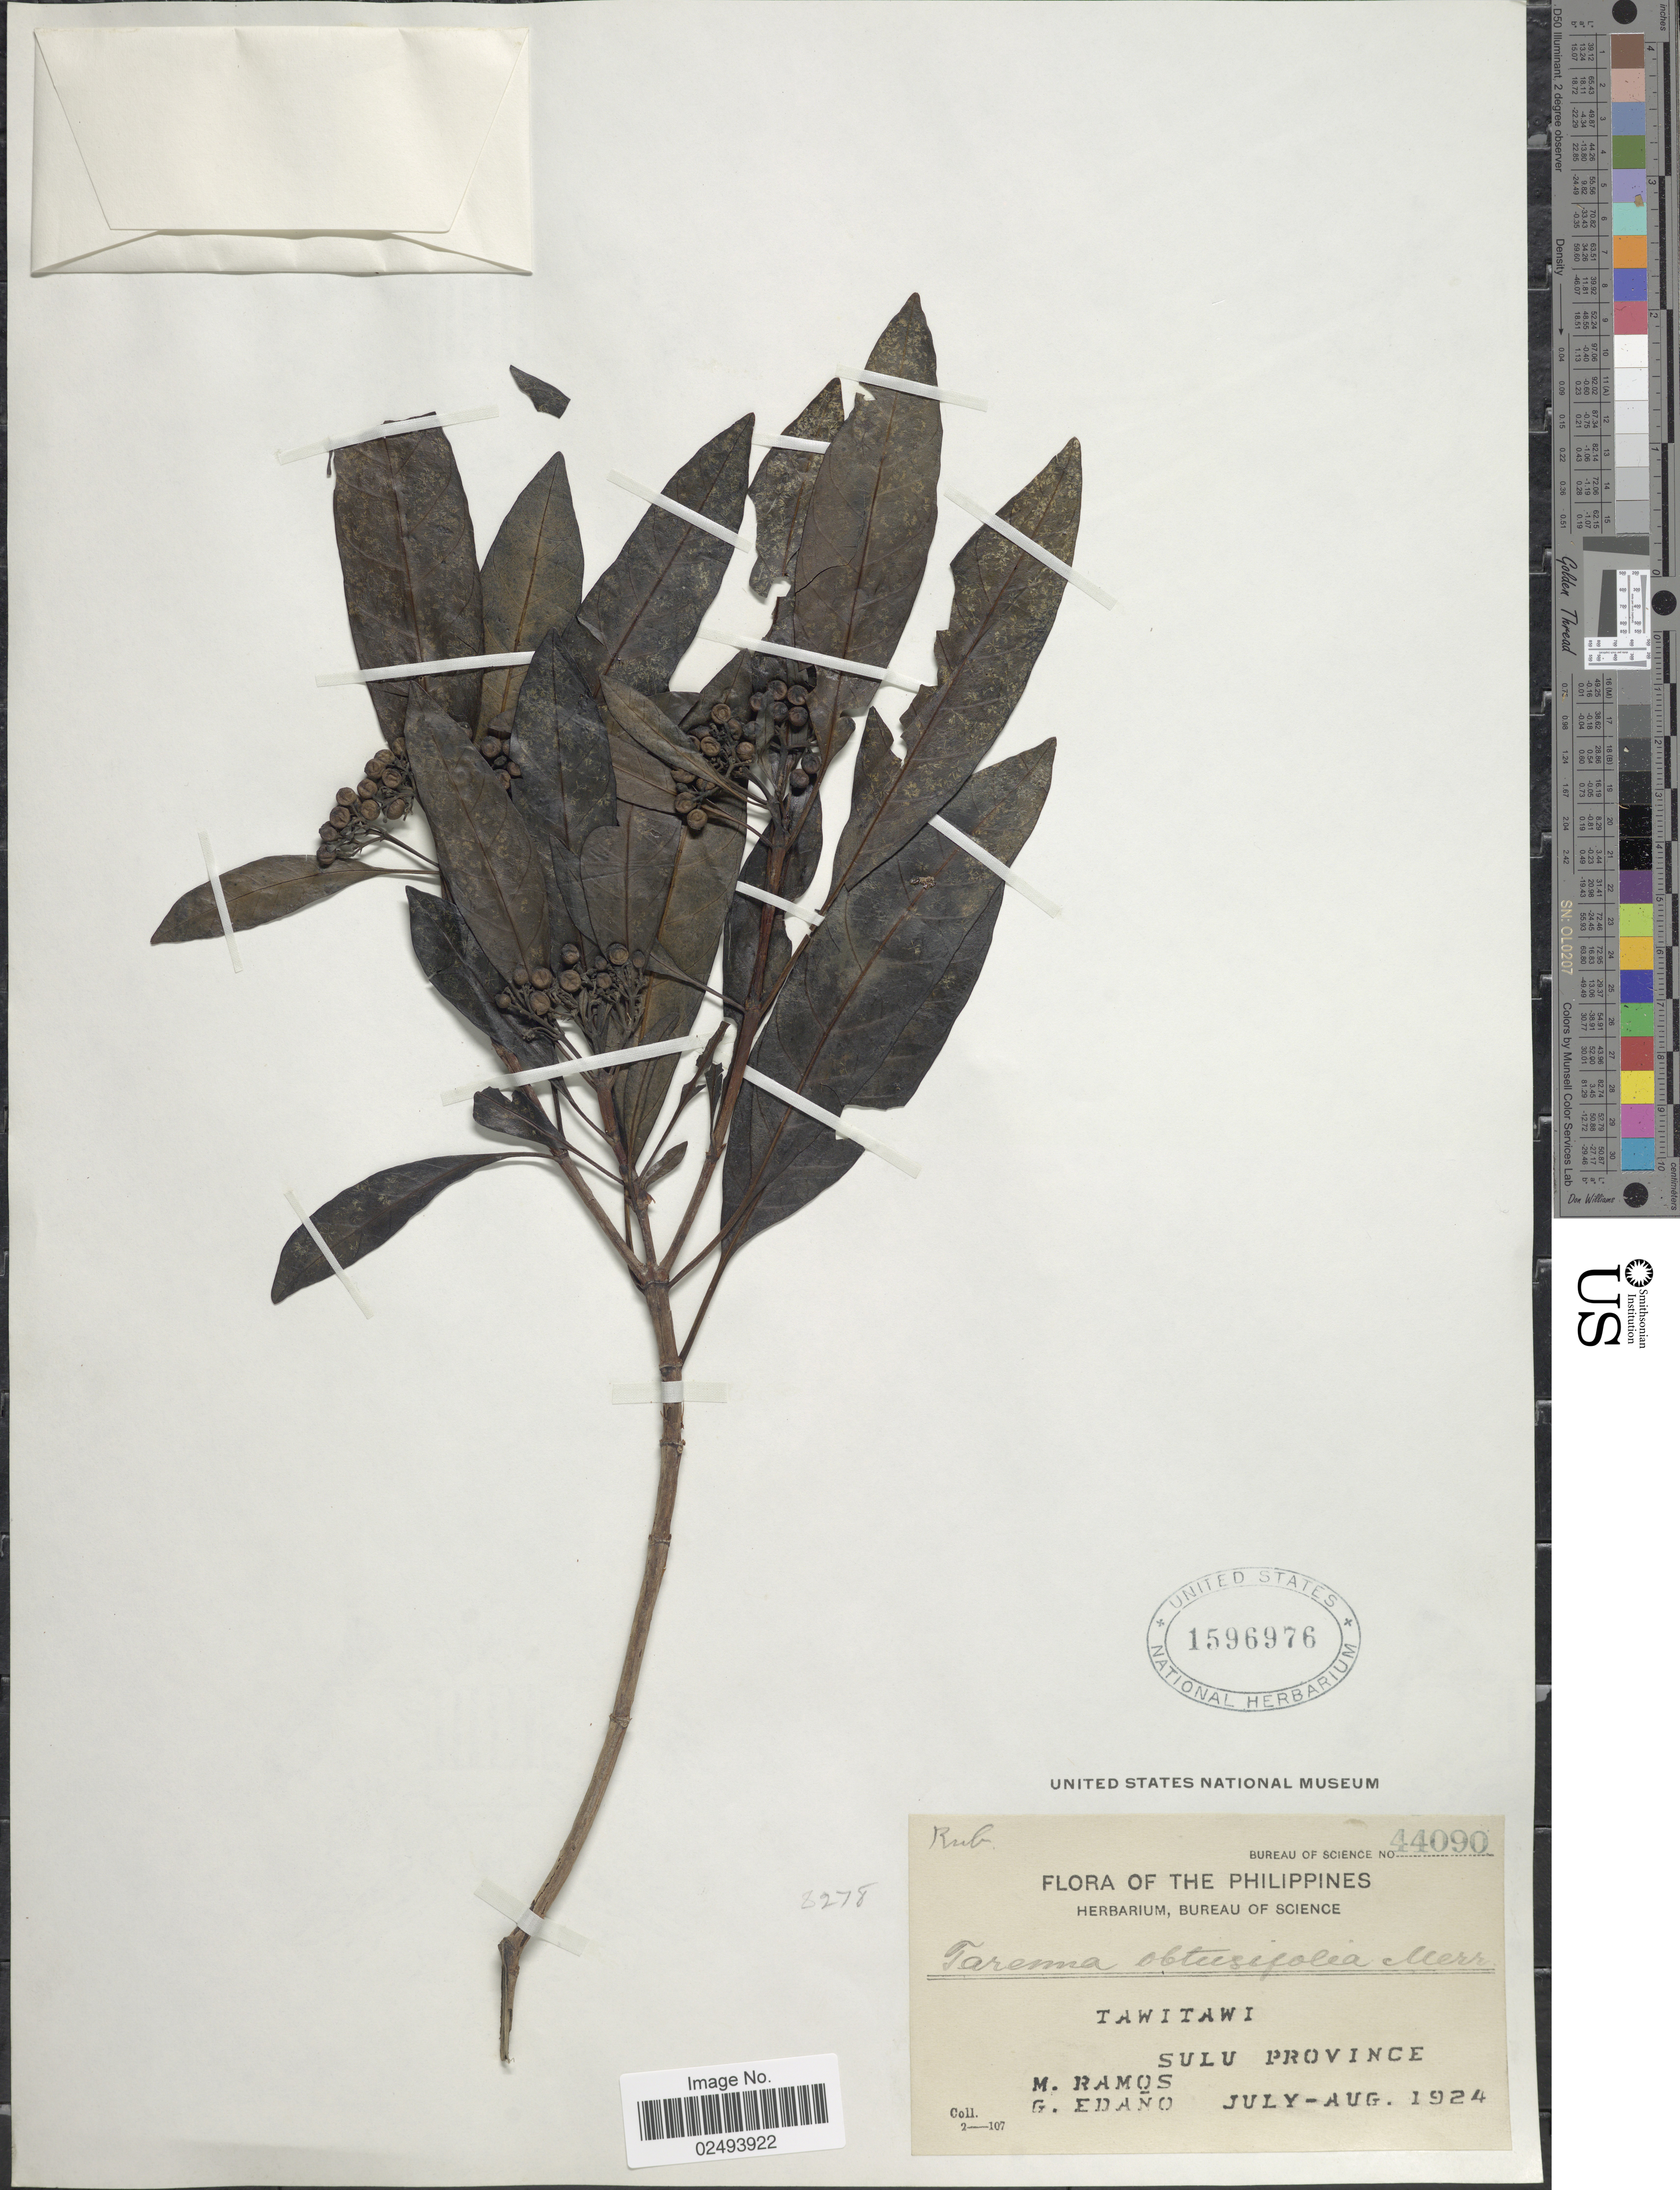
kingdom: Plantae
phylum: Tracheophyta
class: Magnoliopsida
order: Gentianales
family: Rubiaceae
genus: Tarenna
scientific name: Tarenna obtusifolia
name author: Merr.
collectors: M. Ramos & G. Edaño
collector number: Bureau of Science 44090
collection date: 1924-07/1924-08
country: Philippines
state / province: Muslim Mindanao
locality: Tawitawi. Sulu Province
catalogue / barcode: US 1596976